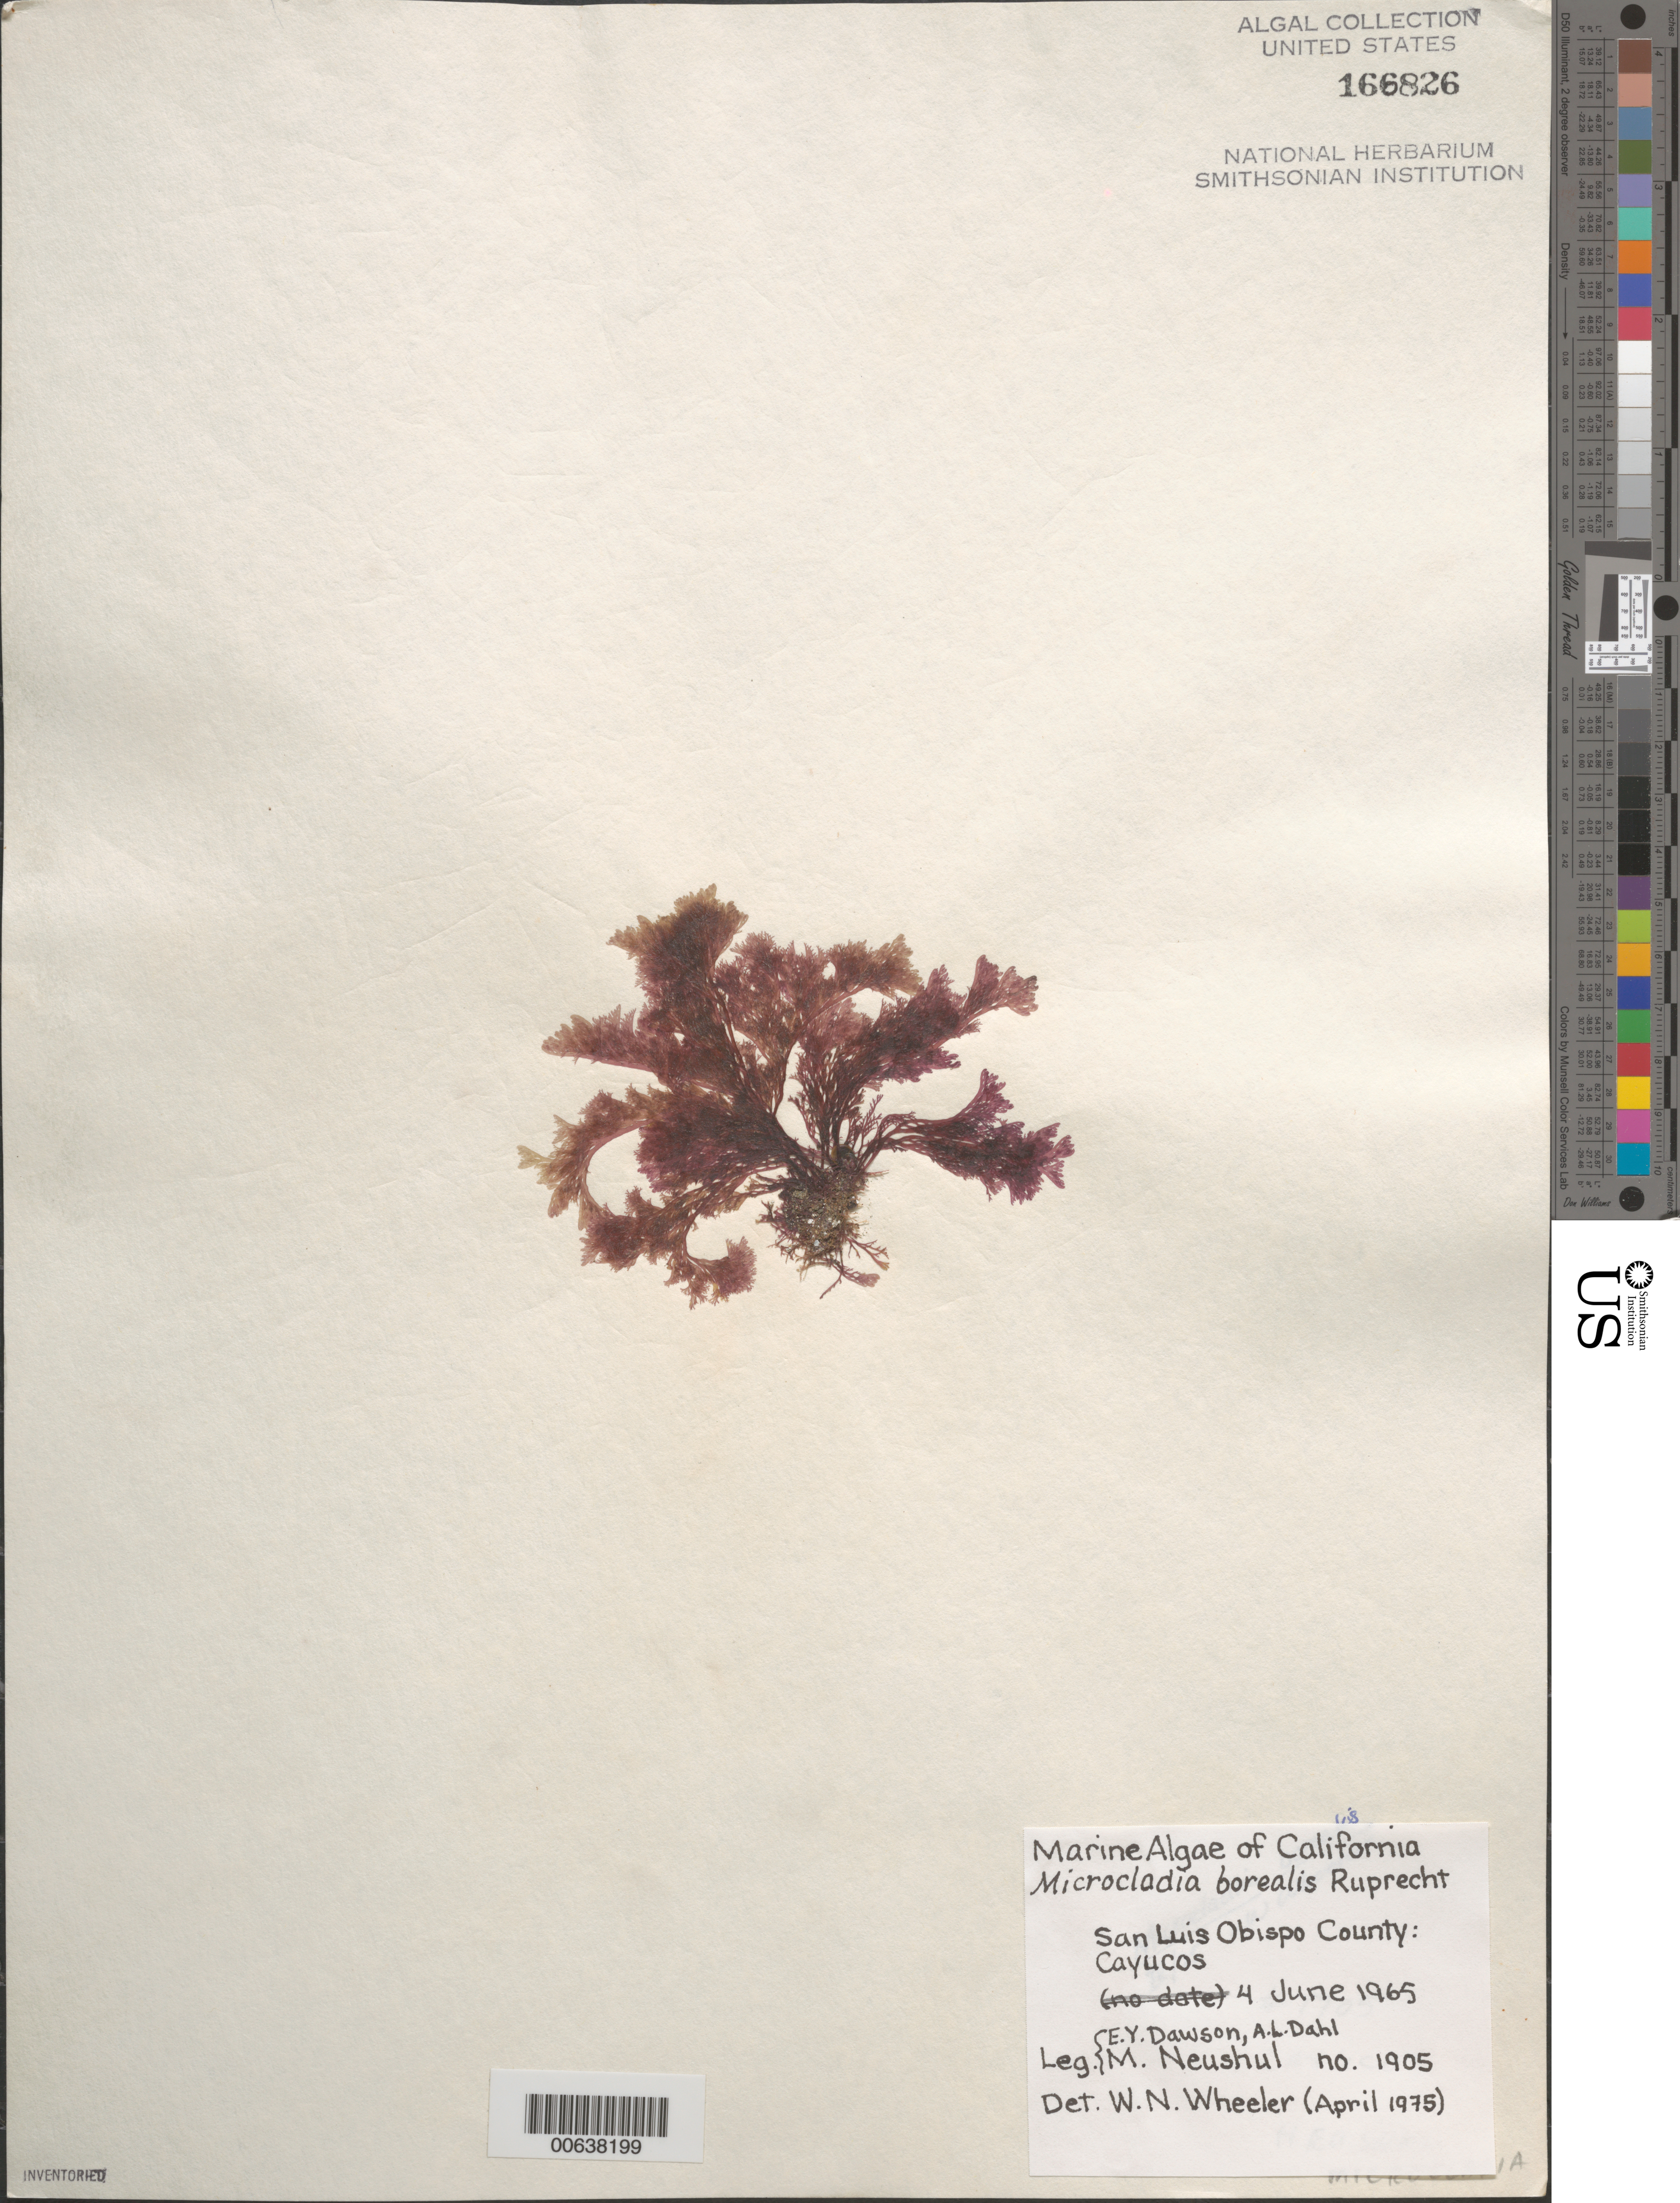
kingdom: Plantae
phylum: Rhodophyta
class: Florideophyceae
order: Ceramiales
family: Ceramiaceae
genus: Microcladia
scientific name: Microcladia borealis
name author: Rupr.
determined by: Wheeler, W. N.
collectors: M. Neushul, E. Y. Dawson & A. Dahl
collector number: Neushul 1905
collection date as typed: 04 Jun 1965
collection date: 1965-06-04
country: United States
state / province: California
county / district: San Luis Obispo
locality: Cayucos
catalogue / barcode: US 166826